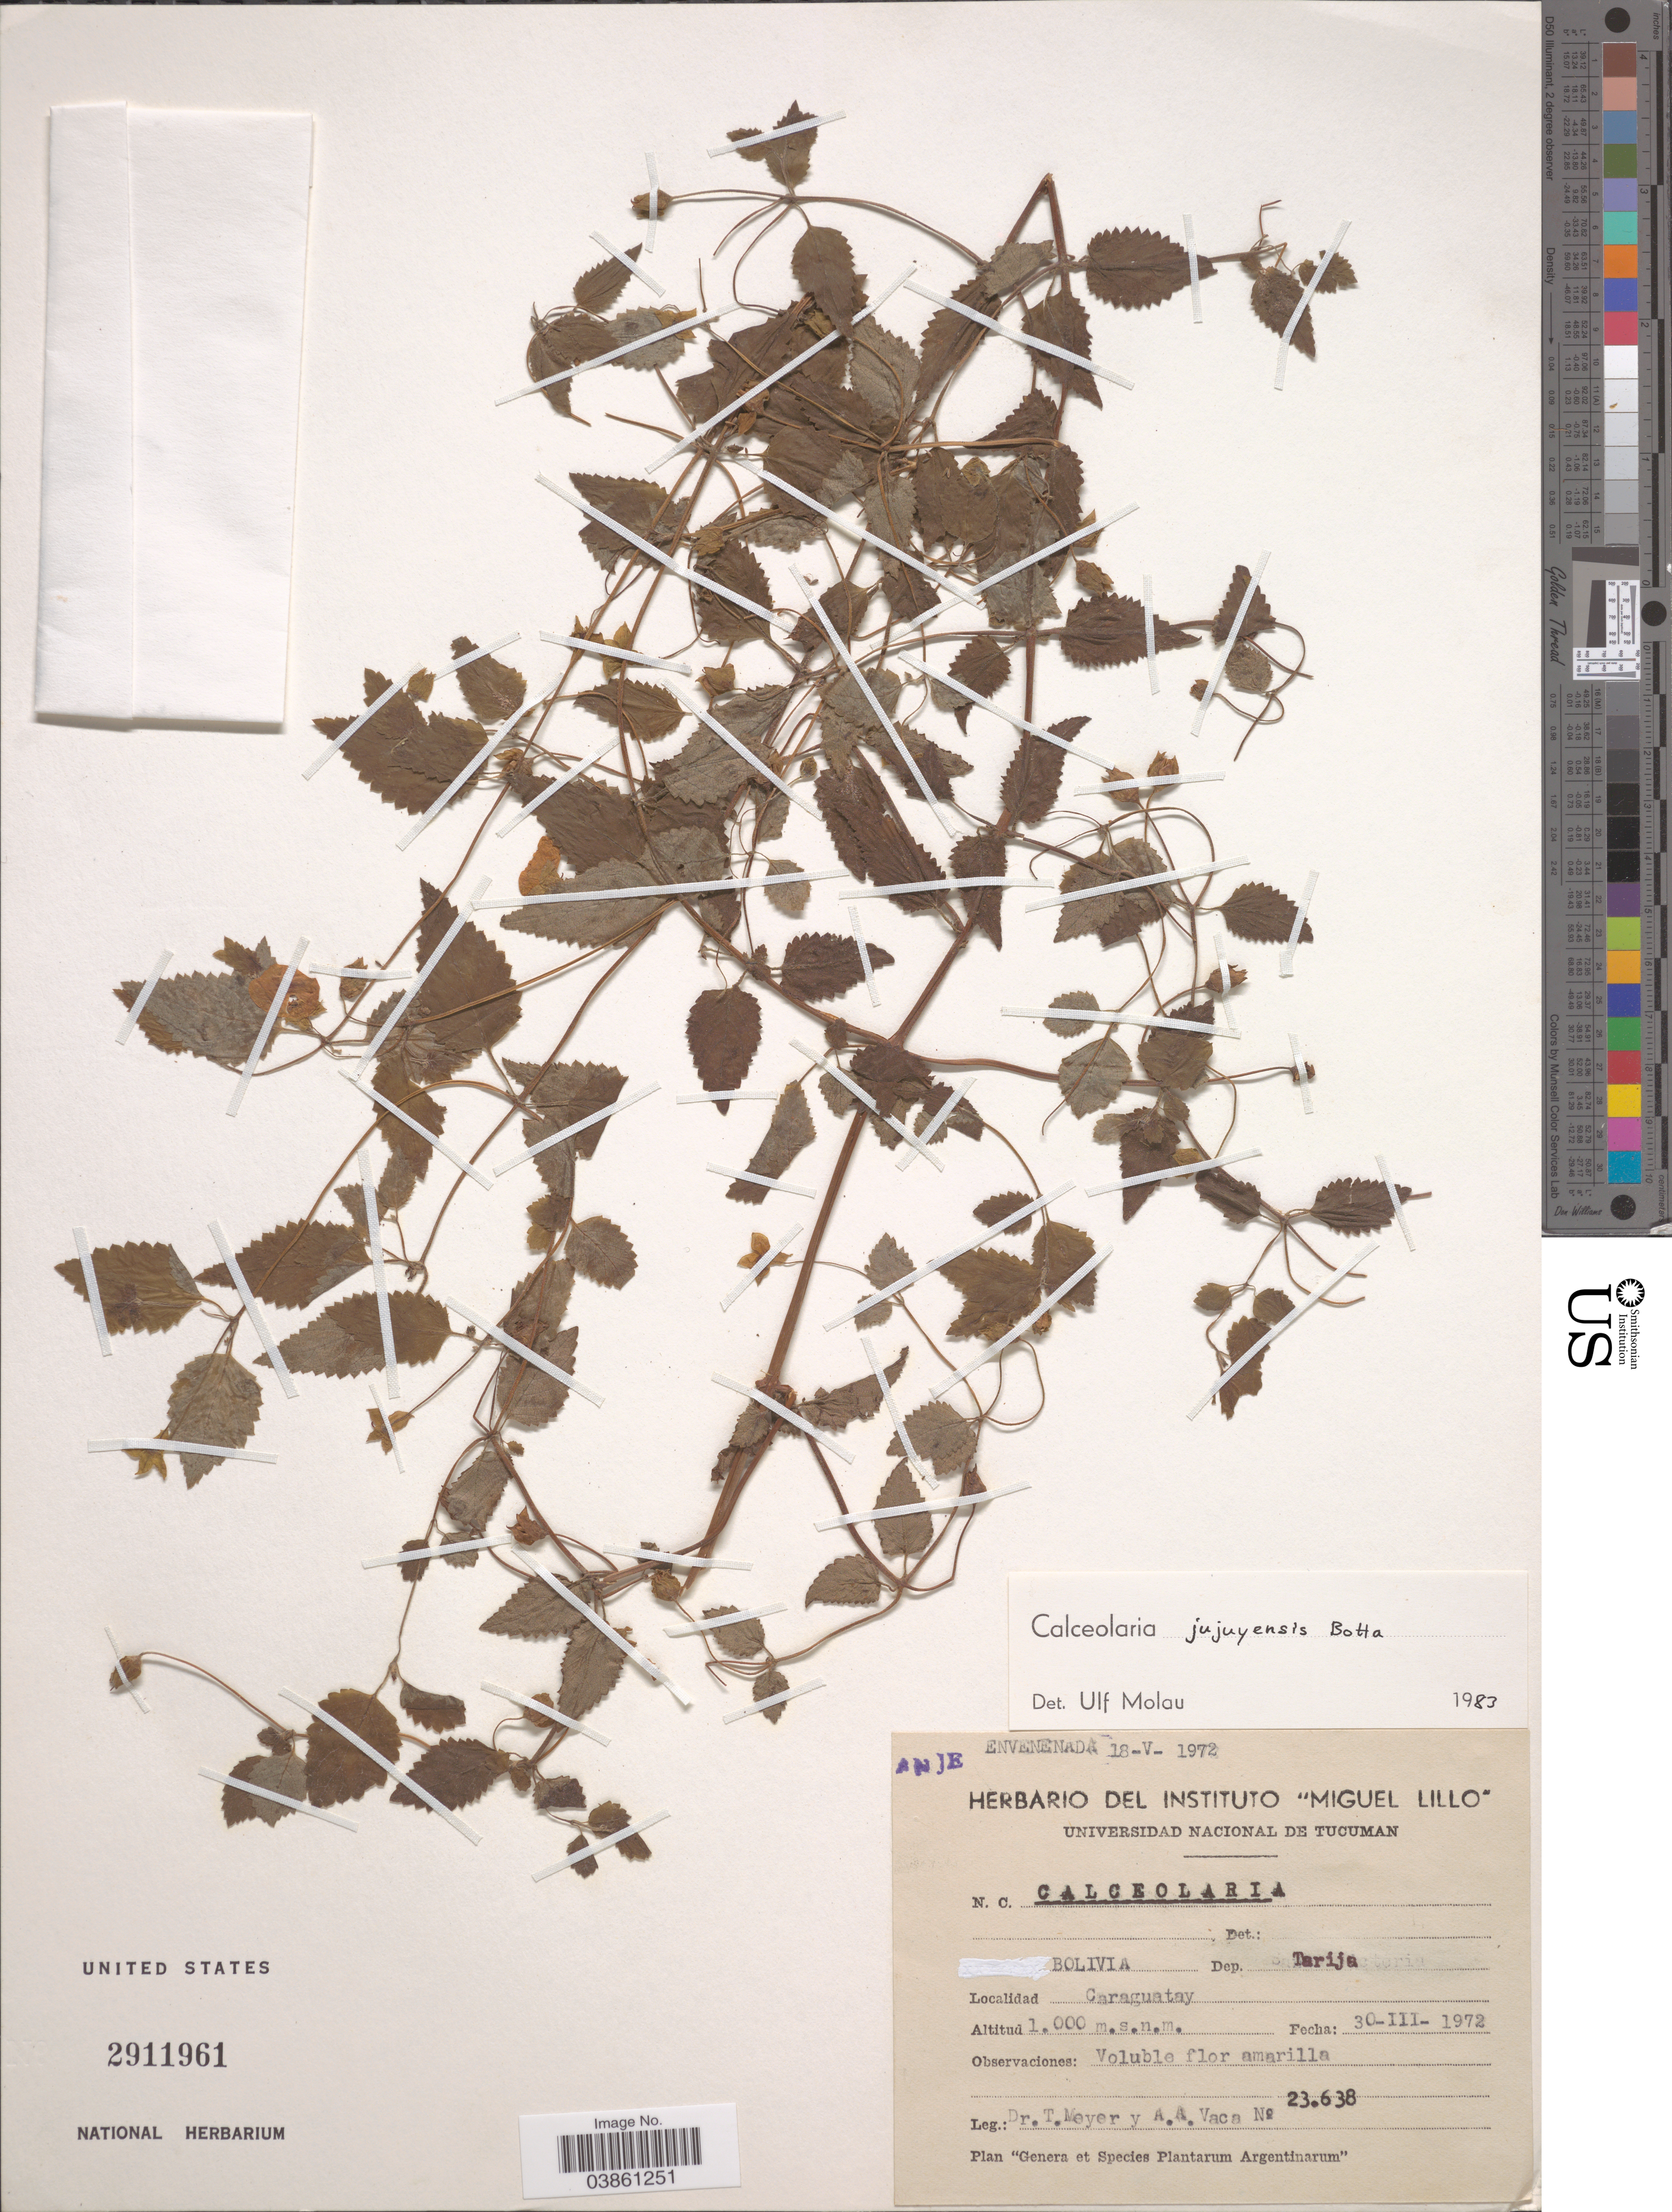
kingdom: Plantae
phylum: Tracheophyta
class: Magnoliopsida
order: Lamiales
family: Calceolariaceae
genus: Calceolaria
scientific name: Calceolaria jujuyensis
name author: Botta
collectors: T. Meyer & A. Vaca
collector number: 23638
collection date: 1972-03-30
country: Bolivia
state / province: Tarija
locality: Dep. Tarija. Caraguatay.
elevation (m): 1000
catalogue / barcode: US 2911961